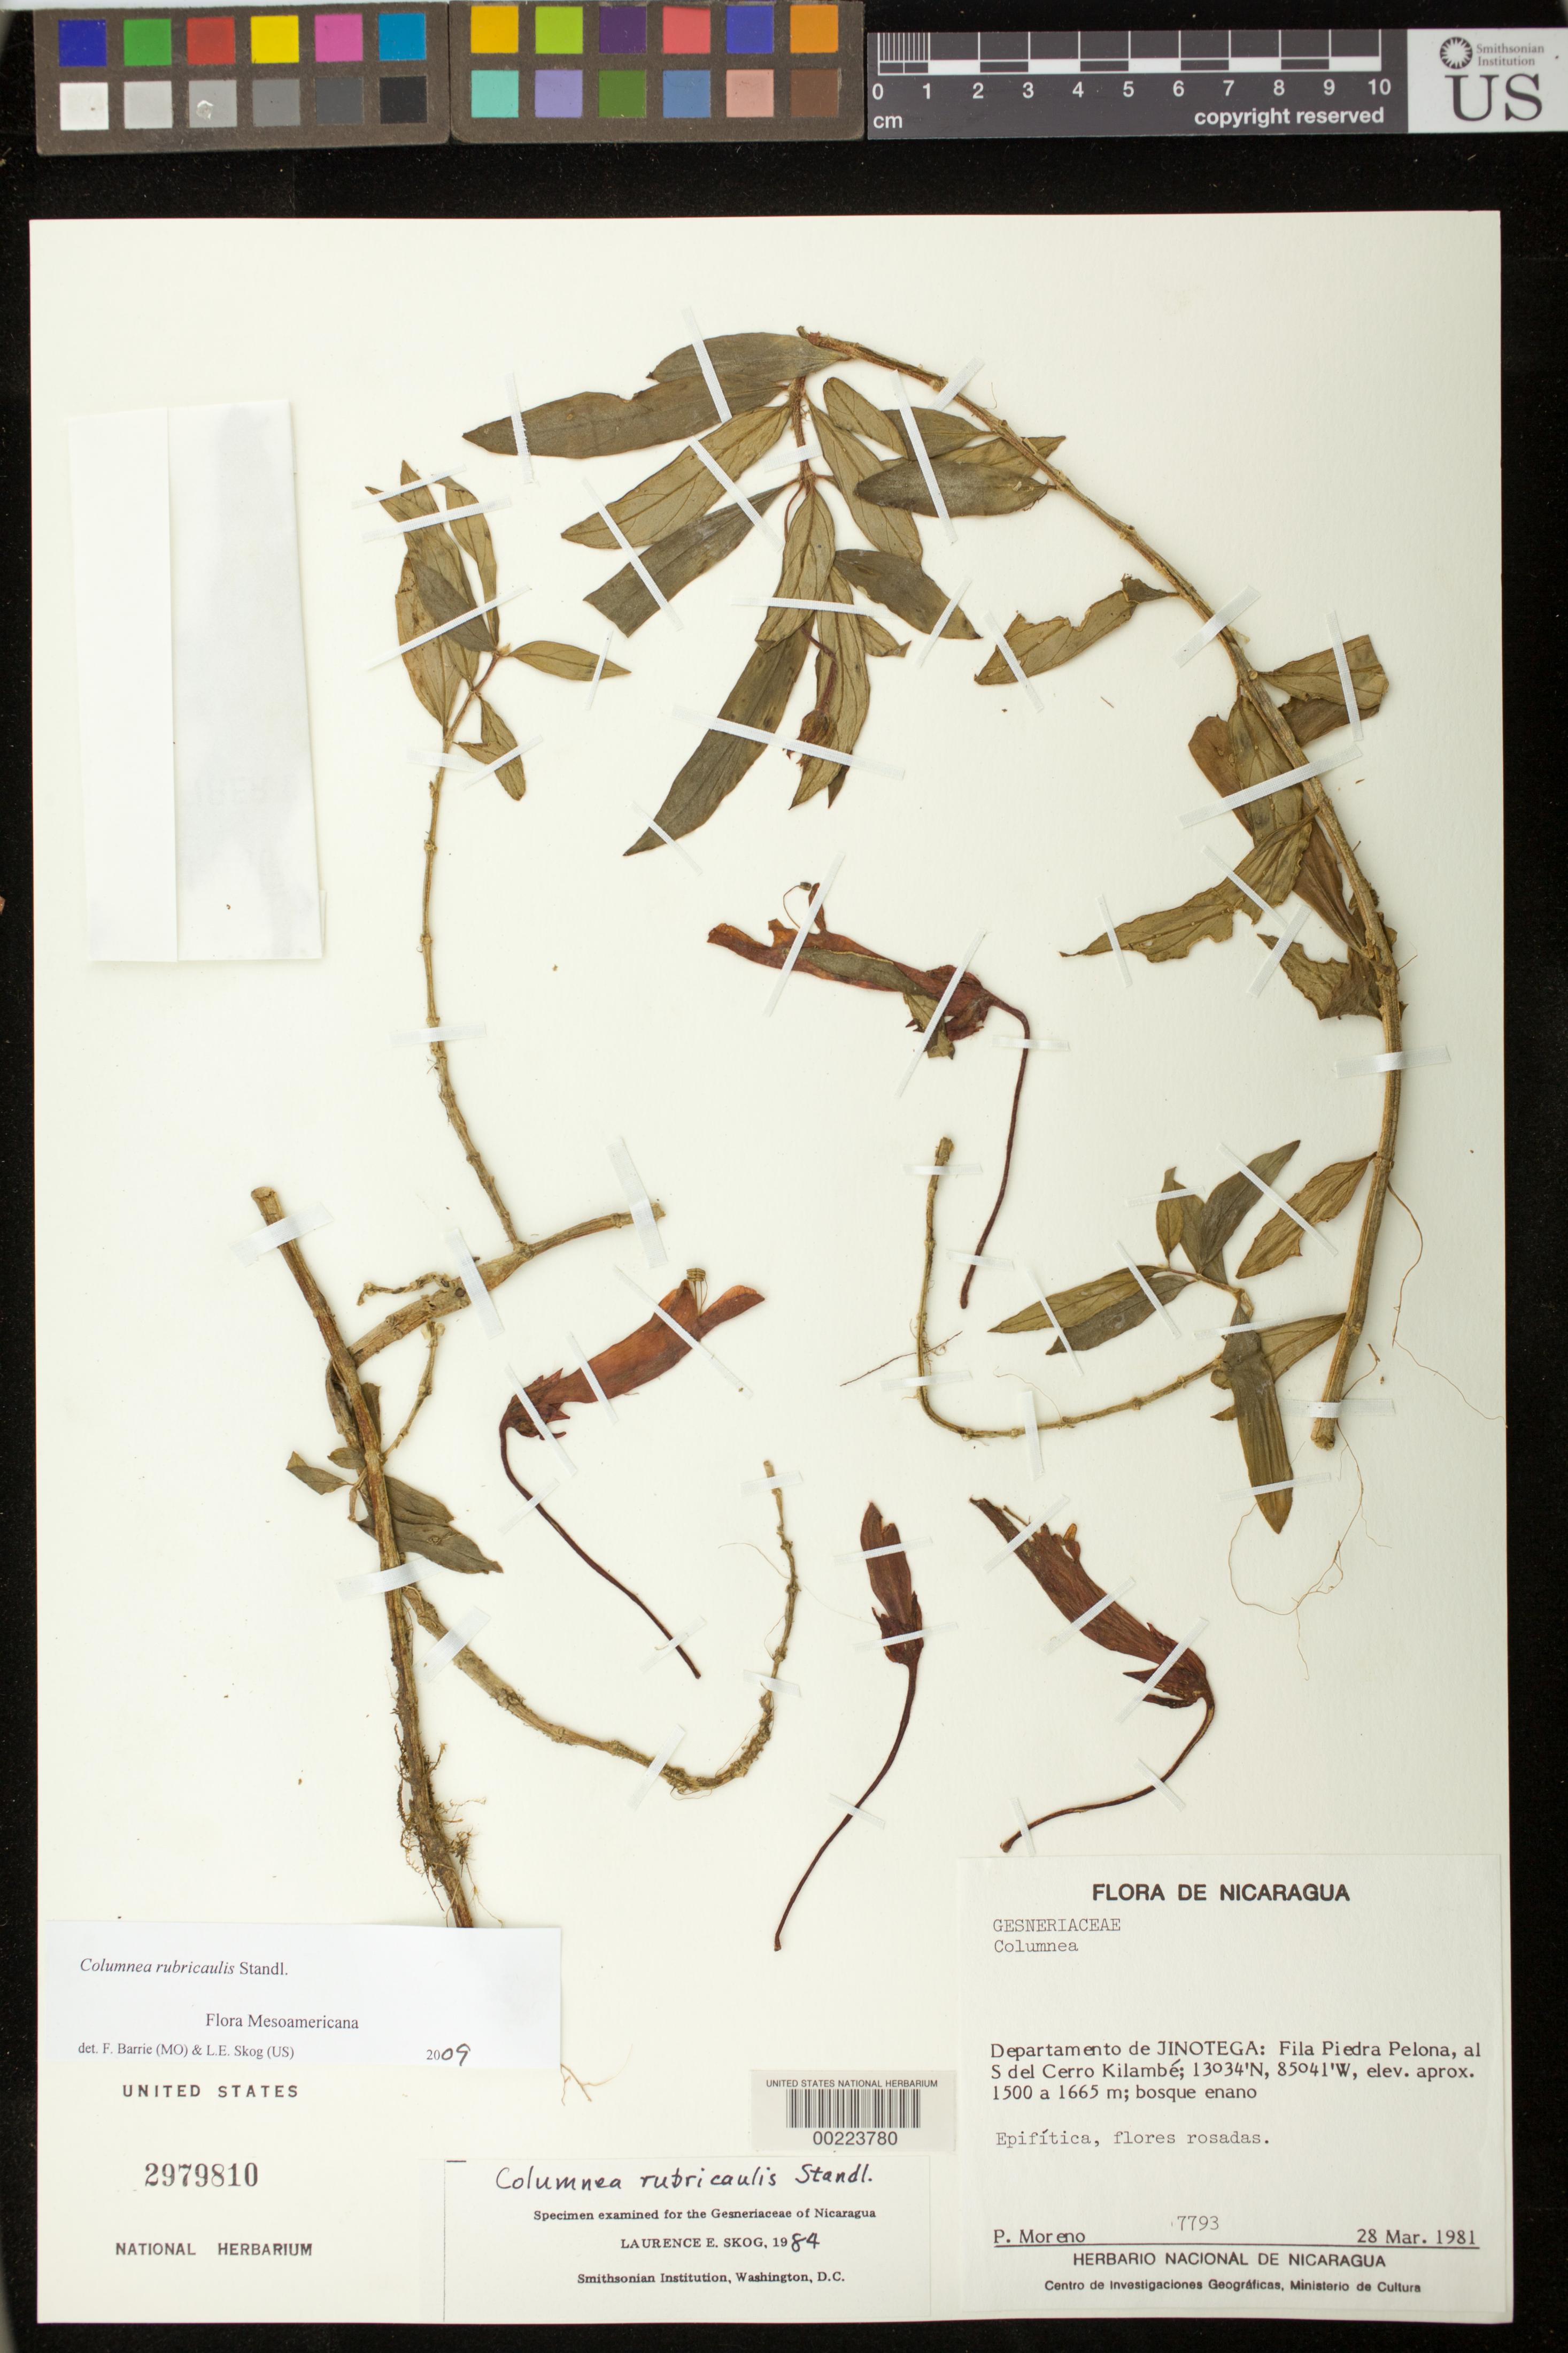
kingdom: Plantae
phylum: Tracheophyta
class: Magnoliopsida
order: Lamiales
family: Gesneriaceae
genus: Columnea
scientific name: Columnea rubricaulis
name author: Standl.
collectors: P. Moreno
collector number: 7793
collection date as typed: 28 Mar 1981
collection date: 1981-03-28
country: Nicaragua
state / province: Jinotega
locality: Fila Piedra Pelona, S of Cerro Kilambe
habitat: Elfin forest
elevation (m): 1500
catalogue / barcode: US 2979810